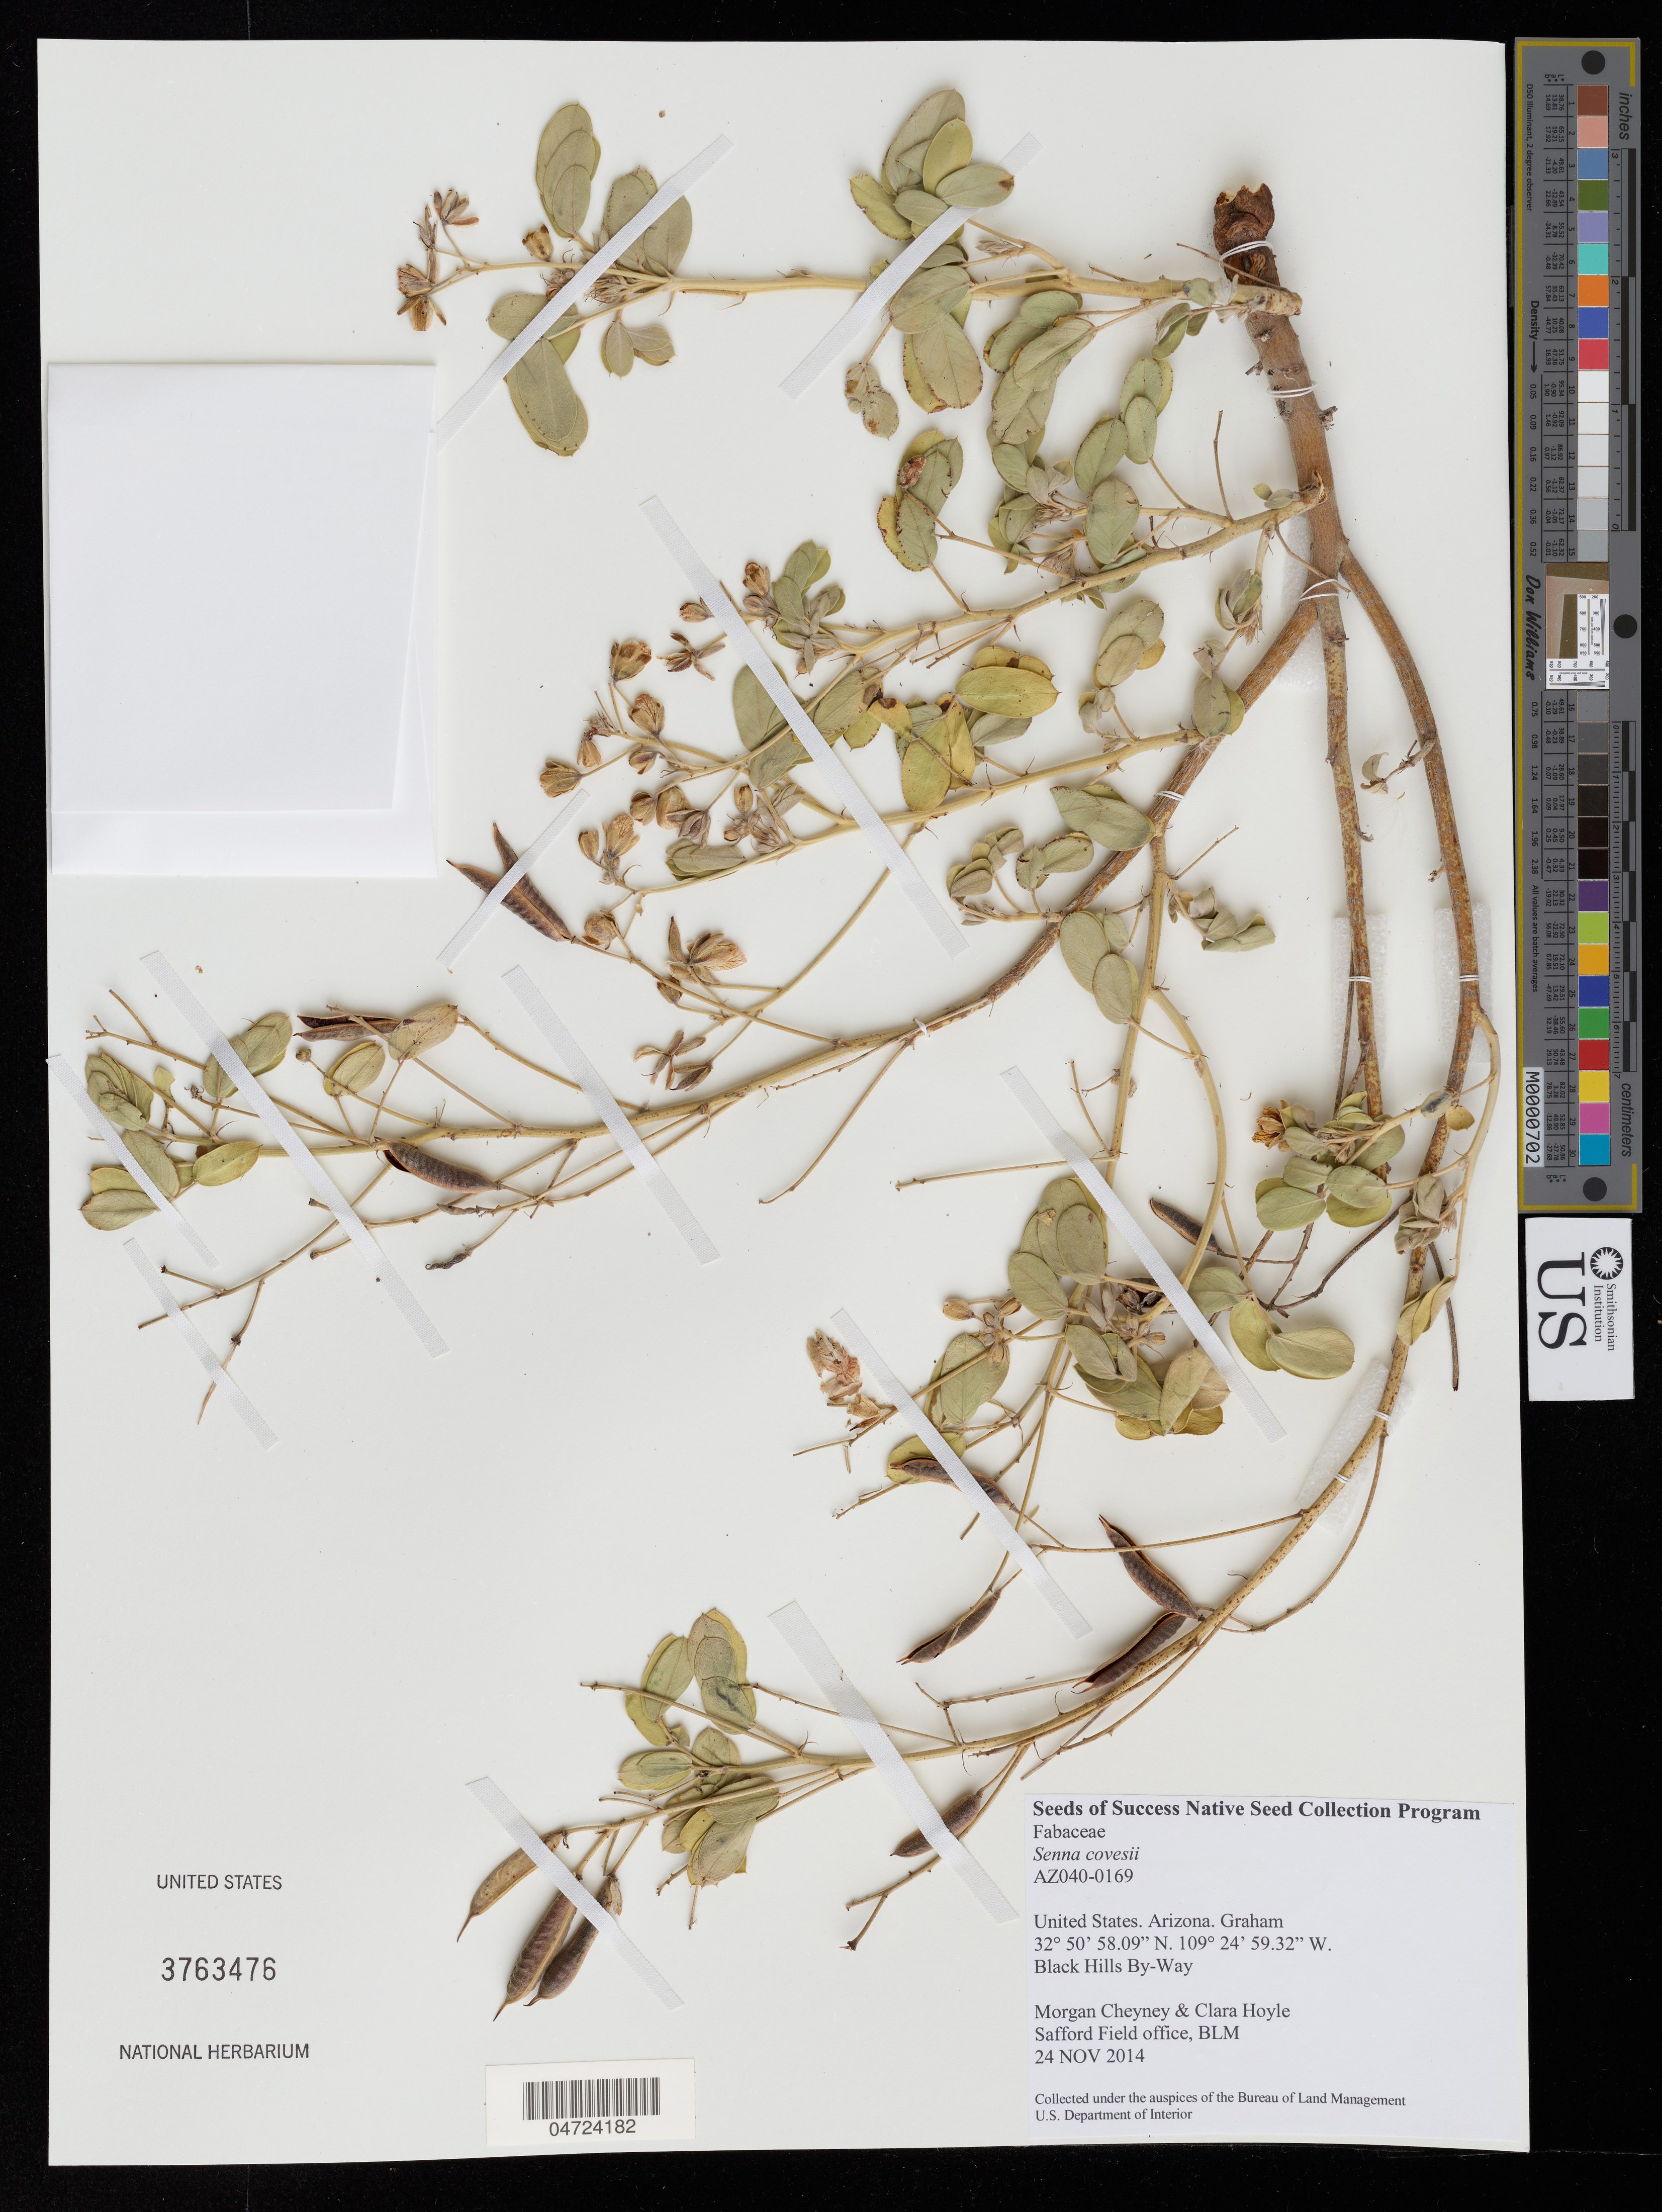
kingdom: Plantae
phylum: Tracheophyta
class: Magnoliopsida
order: Fabales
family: Fabaceae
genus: Senna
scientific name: Senna covesii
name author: (A. Gray) H.S. Irwin & Barneby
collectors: M. Cheyney & C. Hoyle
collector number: AZ040-0169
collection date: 2014-11-24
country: United States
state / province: Arizona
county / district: Graham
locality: Graham. Black Hills By-Way.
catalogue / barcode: US 3763476